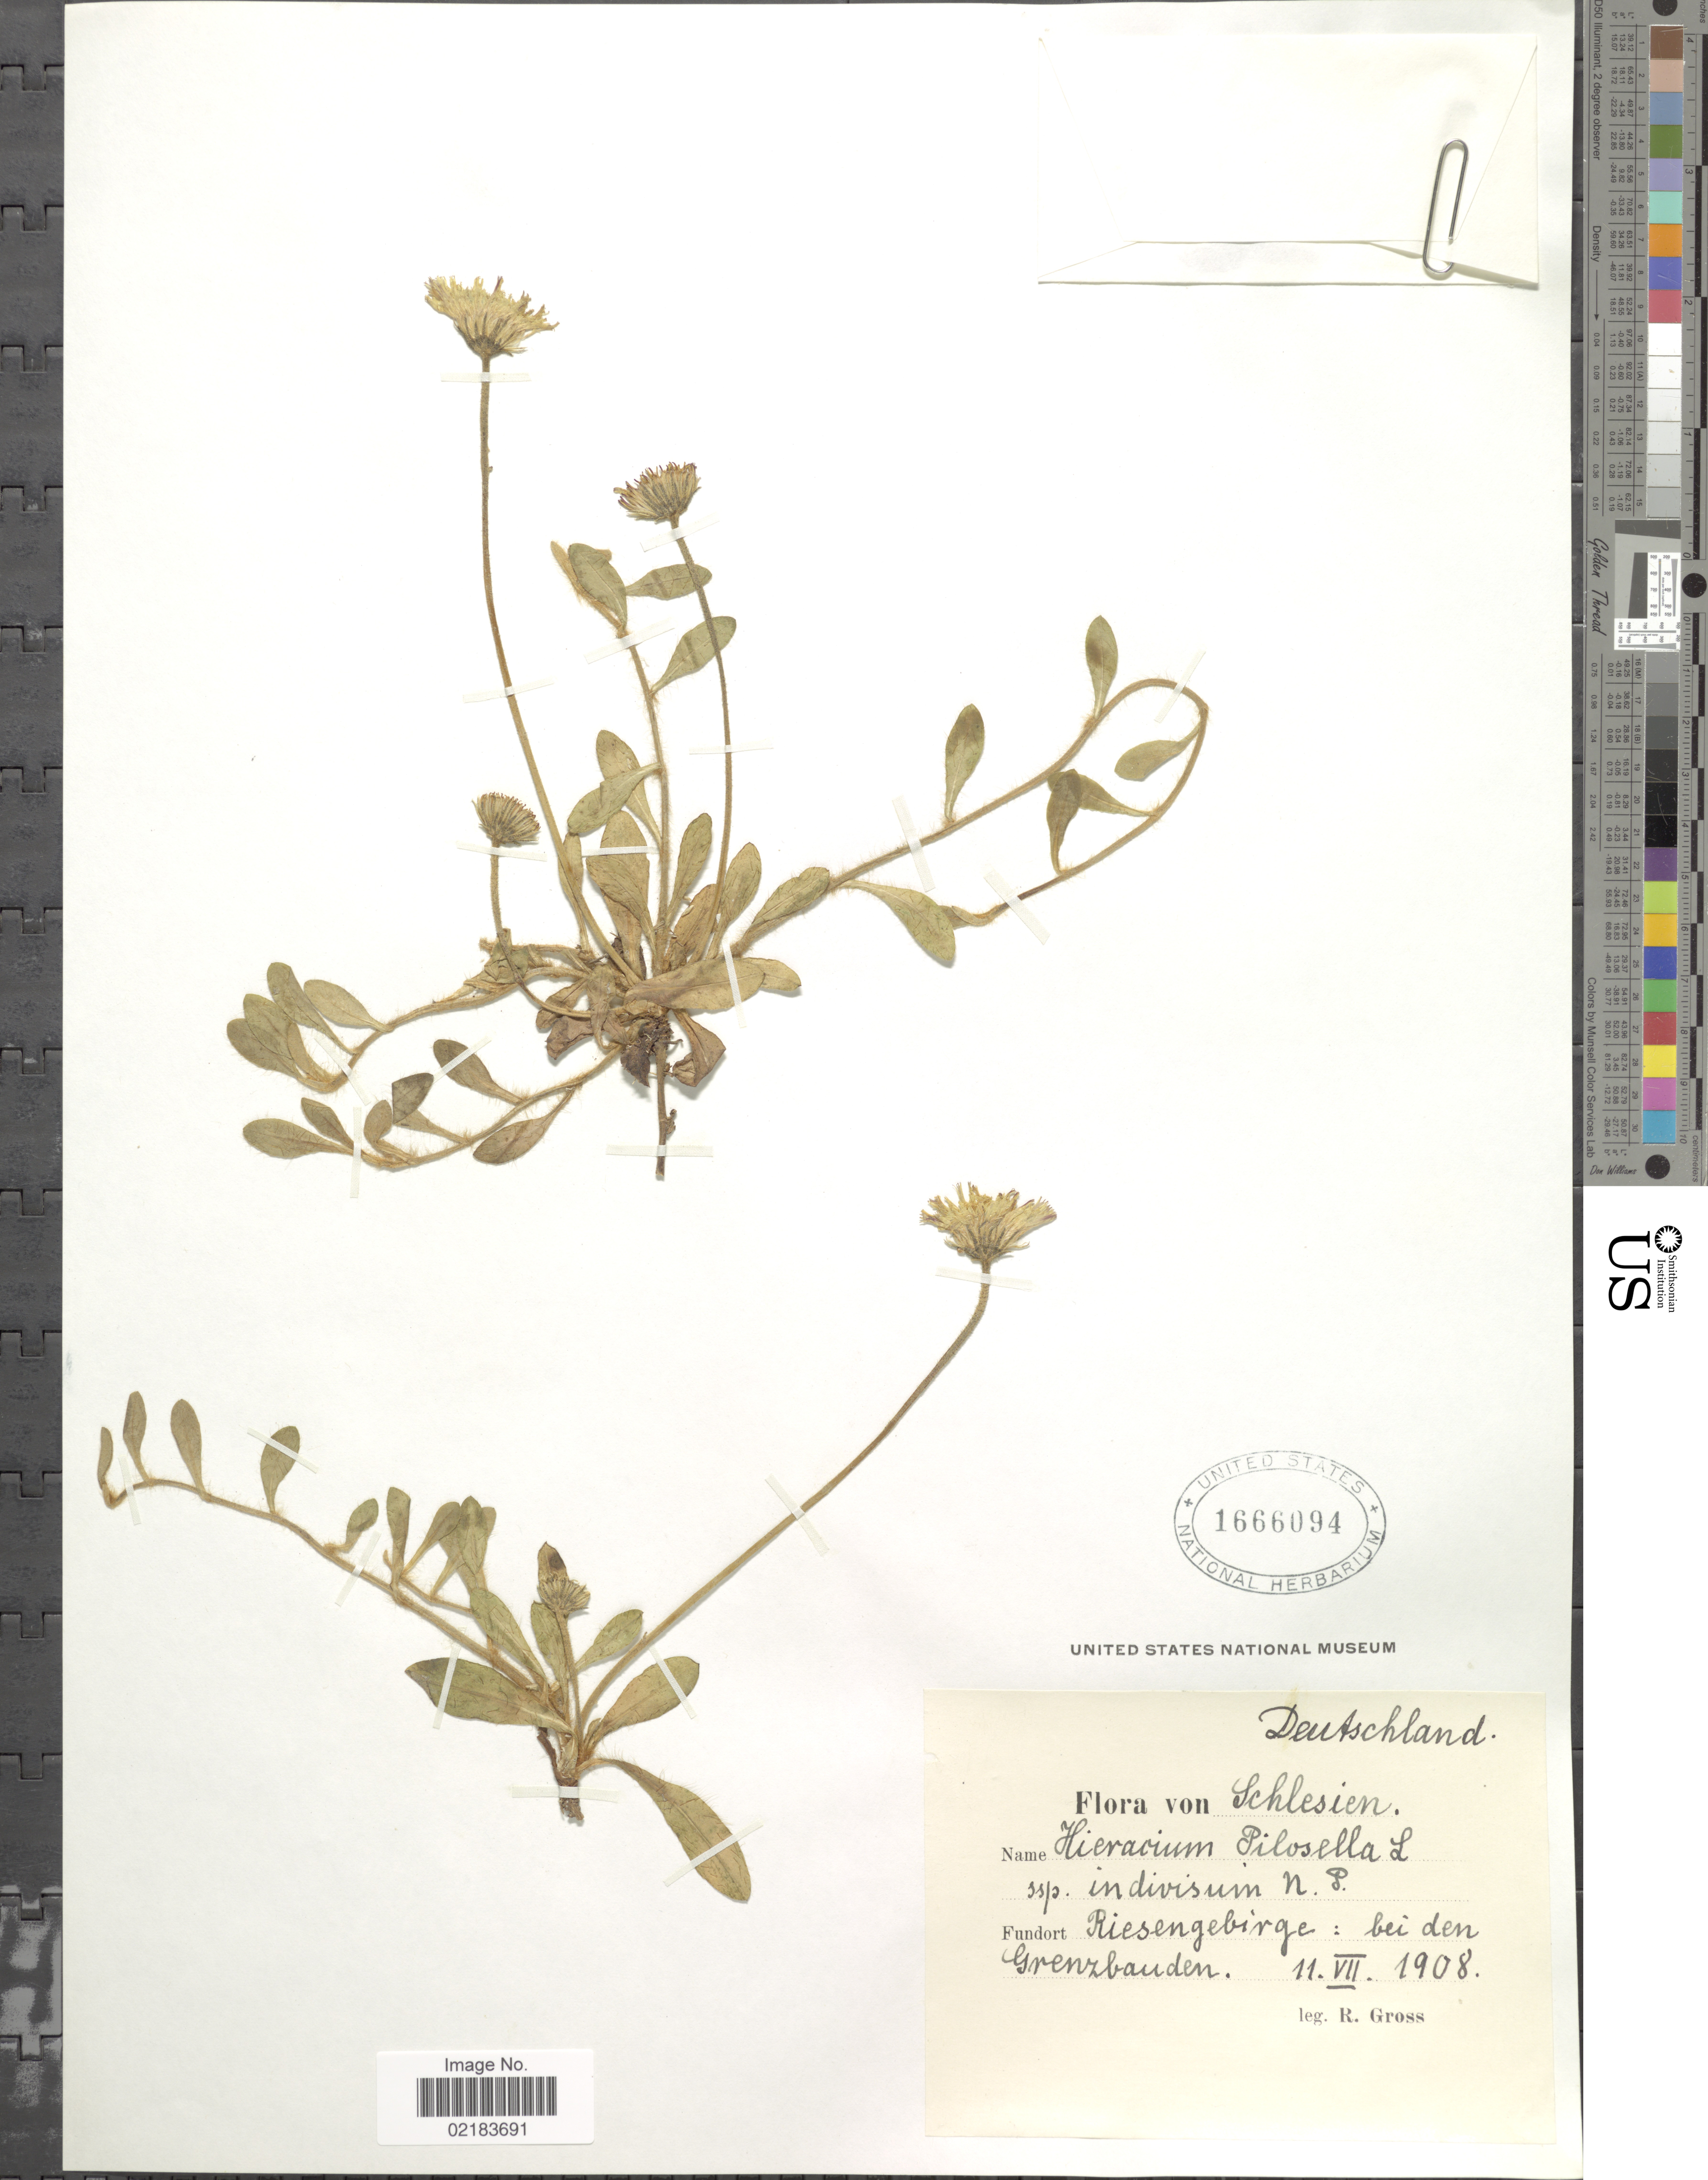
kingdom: Plantae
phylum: Tracheophyta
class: Magnoliopsida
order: Asterales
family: Asteraceae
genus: Pilosella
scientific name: Pilosella officinarum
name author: Vaill.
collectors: R. Gross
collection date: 1908-07-11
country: Germany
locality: Deutschland. Schlesien. Riesengebirge: bei den Grenzbauden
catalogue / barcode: US 1666094